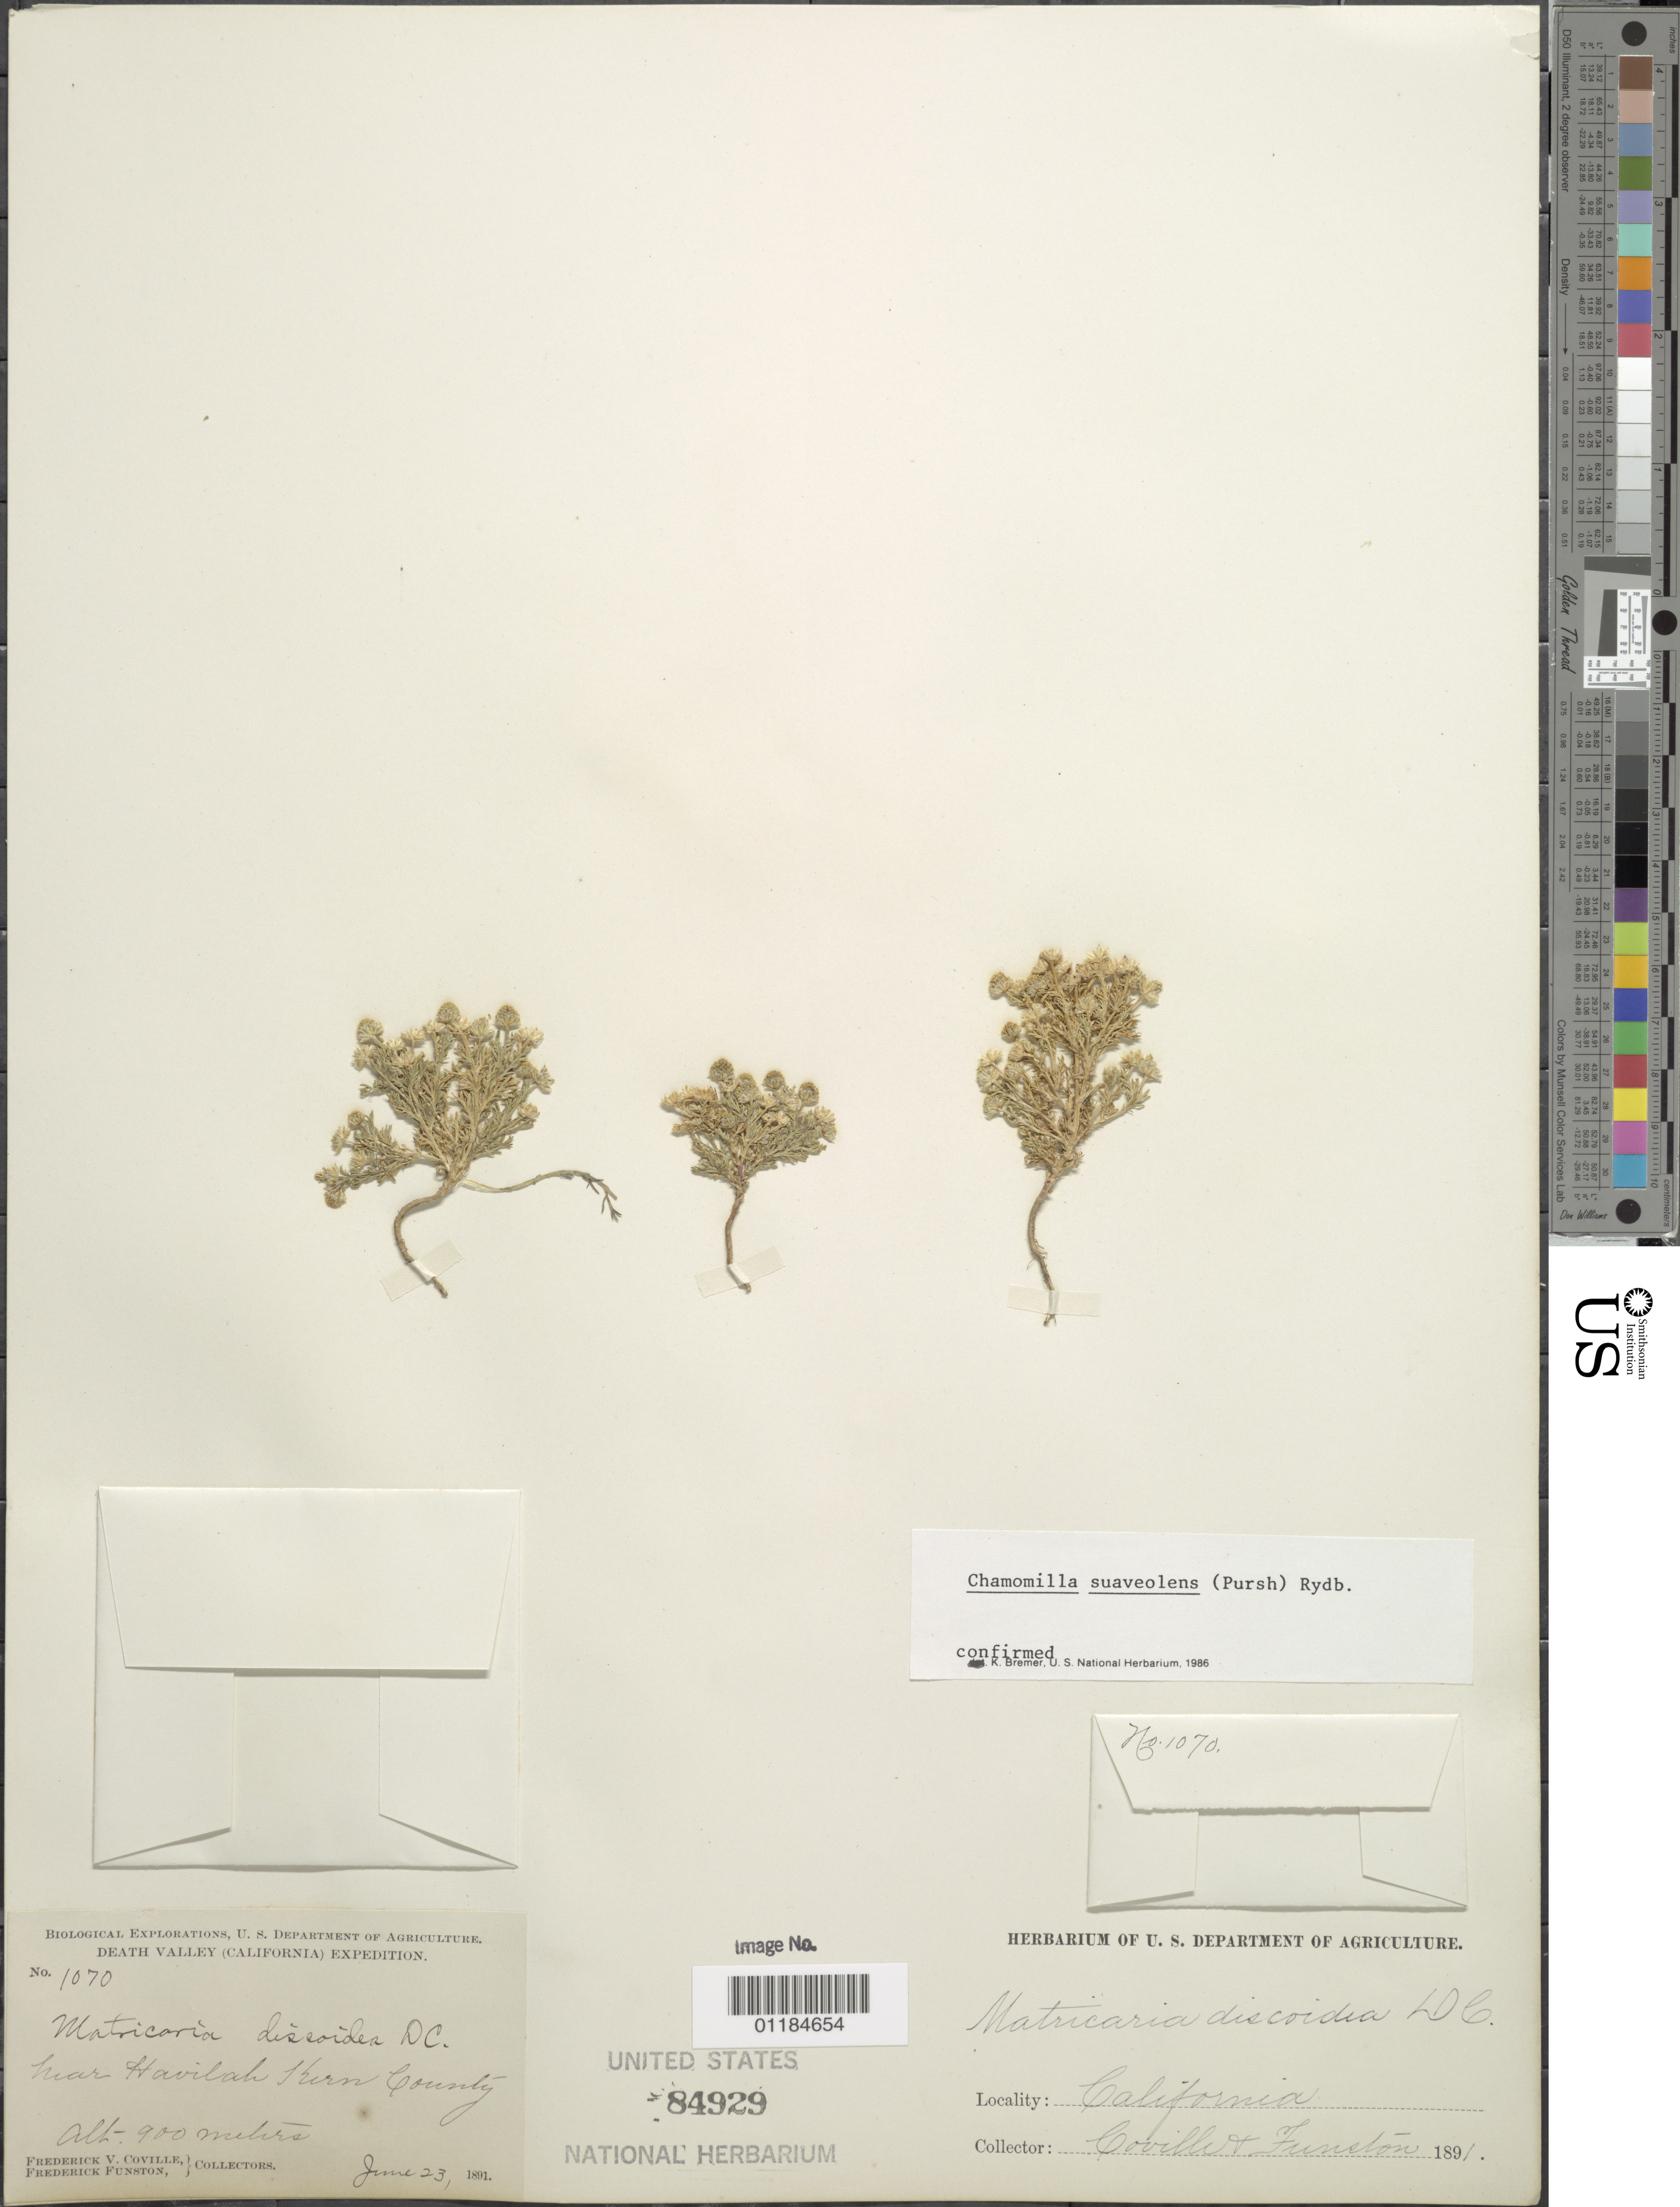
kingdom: Plantae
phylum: Tracheophyta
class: Magnoliopsida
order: Asterales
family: Asteraceae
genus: Matricaria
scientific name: Matricaria matricarioides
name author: (Less.) Porter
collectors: F. V. Coville & F. Funston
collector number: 1070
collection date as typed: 23 Jun 1891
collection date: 1891-06-23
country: United States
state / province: California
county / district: Kern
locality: Near Havilah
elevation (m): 900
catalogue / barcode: US 84929